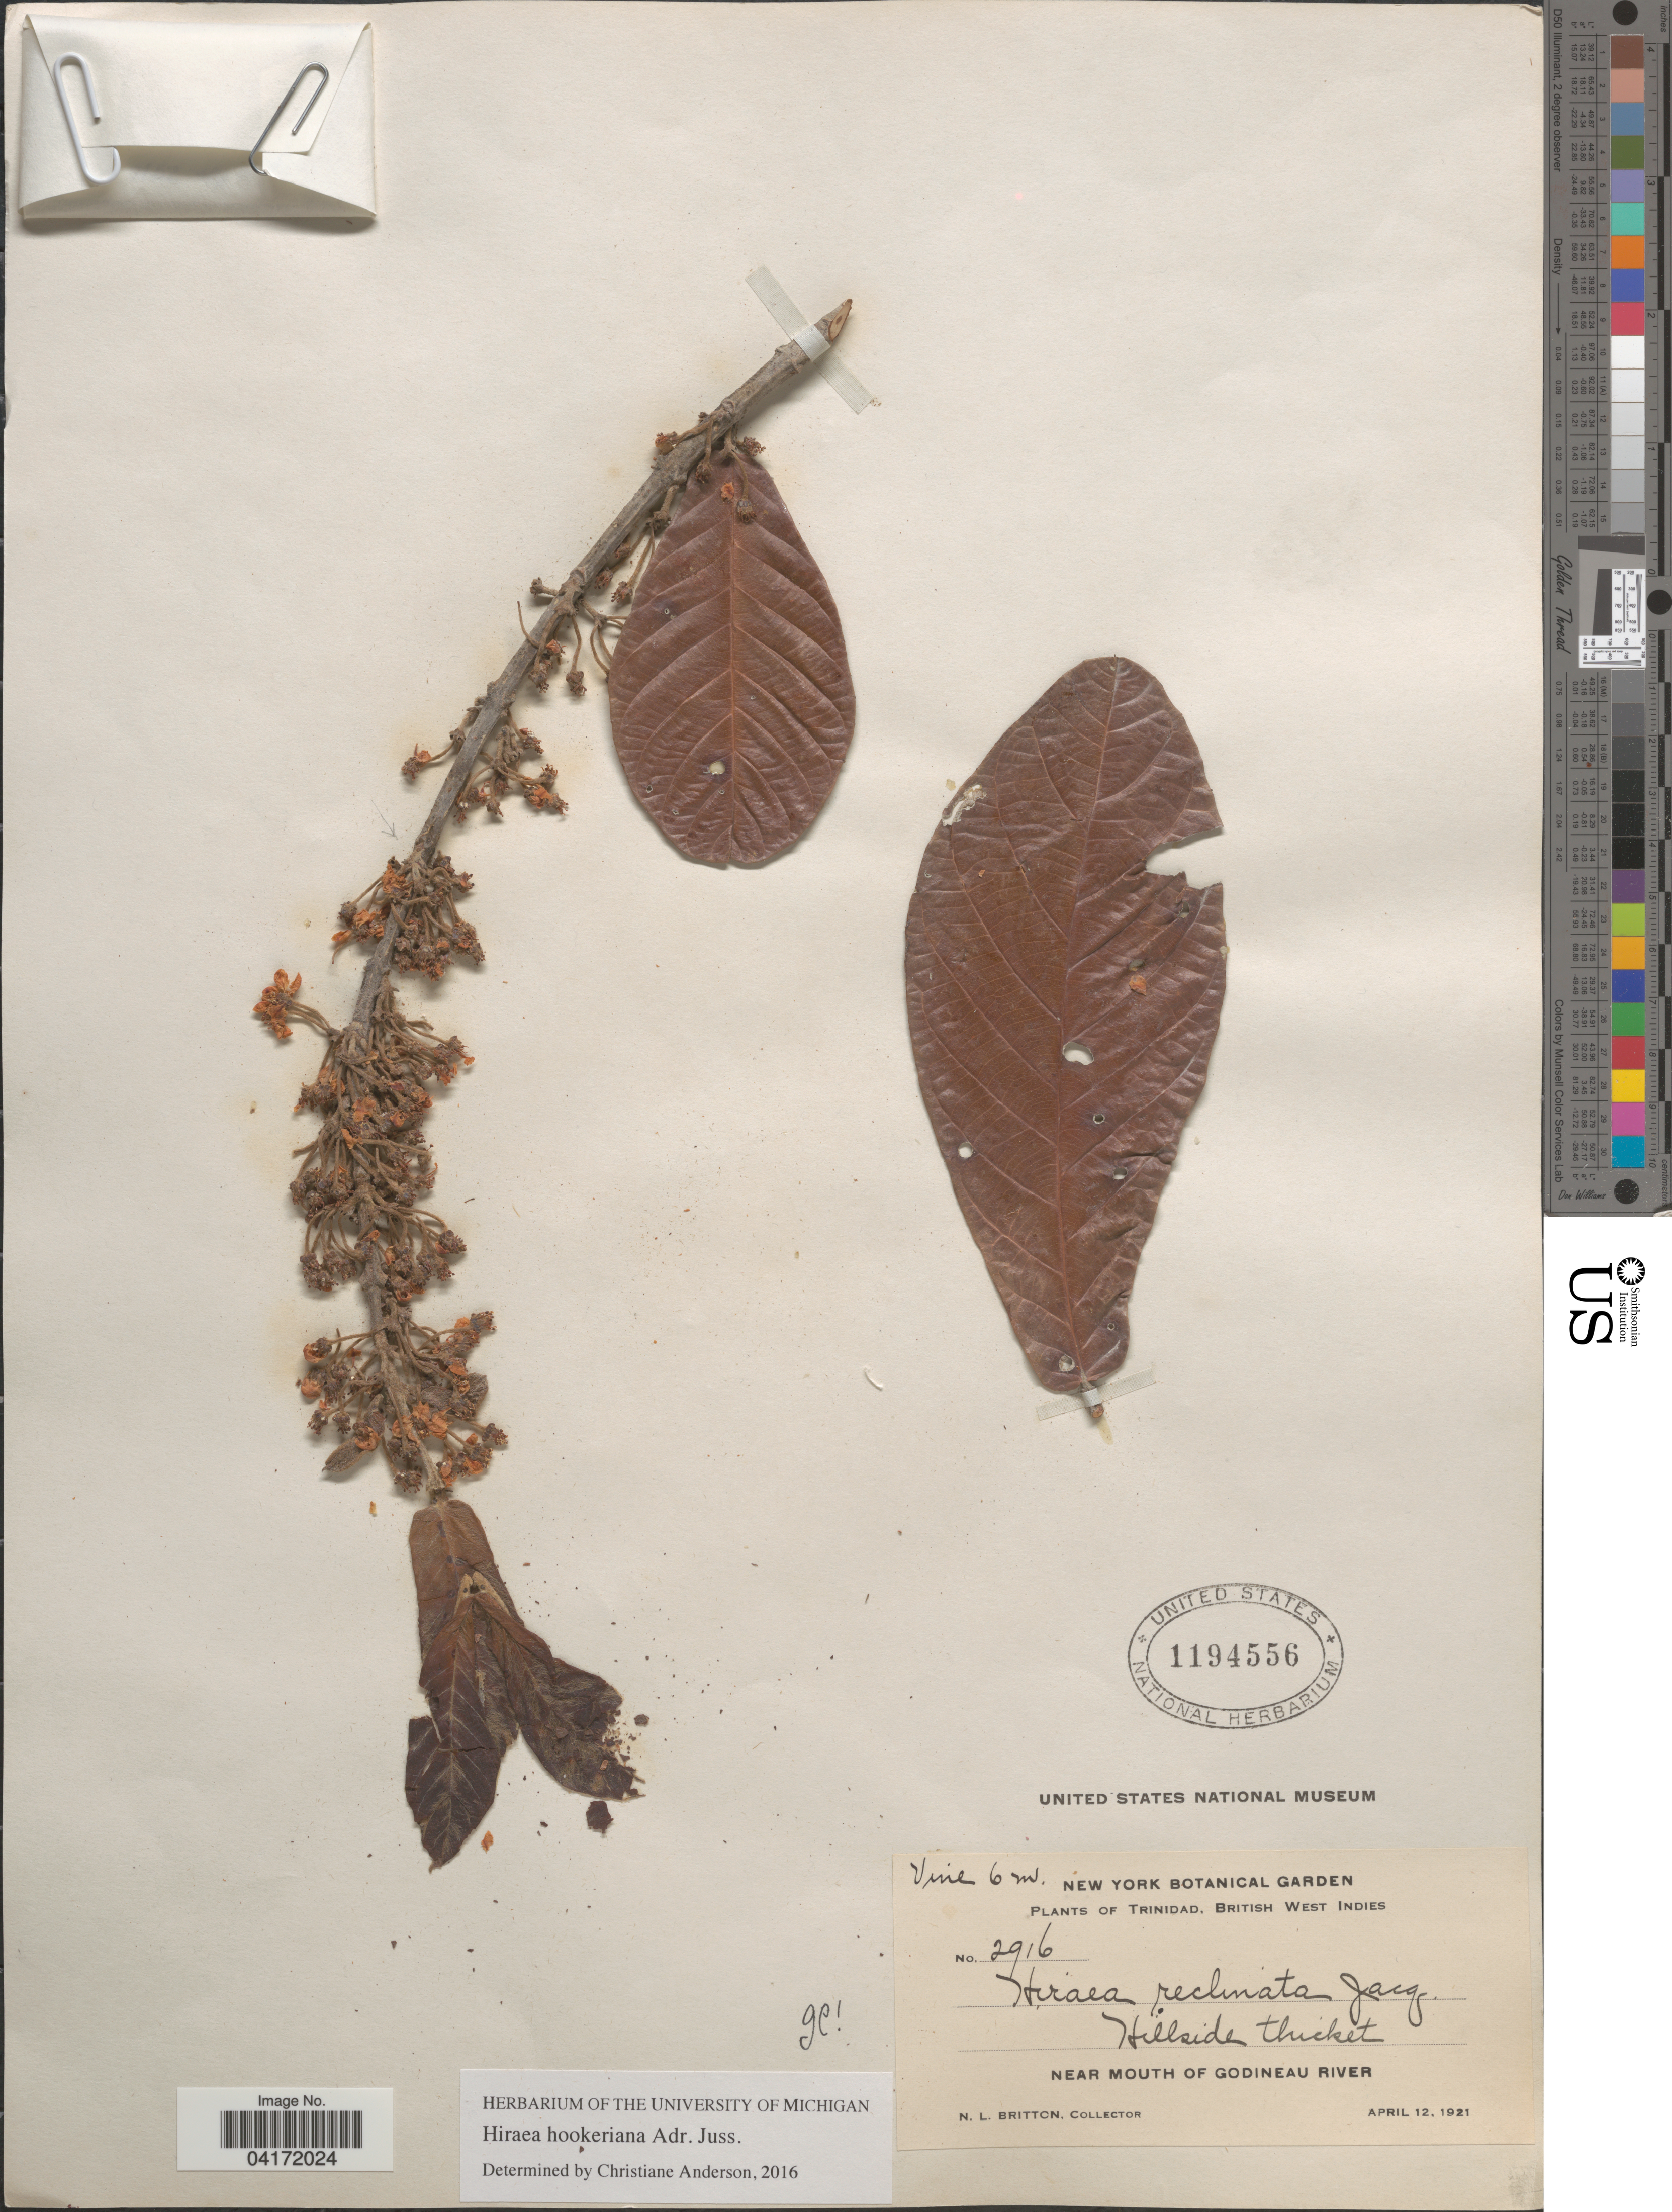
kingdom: Plantae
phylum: Tracheophyta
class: Magnoliopsida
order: Malpighiales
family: Malpighiaceae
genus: Hiraea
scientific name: Hiraea hookeriana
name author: A. Juss.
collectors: Mrs. N. L. Britton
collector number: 2916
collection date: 1921-04-12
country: Trinidad and Tobago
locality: Trinidad, British West Indies. Near mouth of Godineau River.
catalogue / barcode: US 1194556